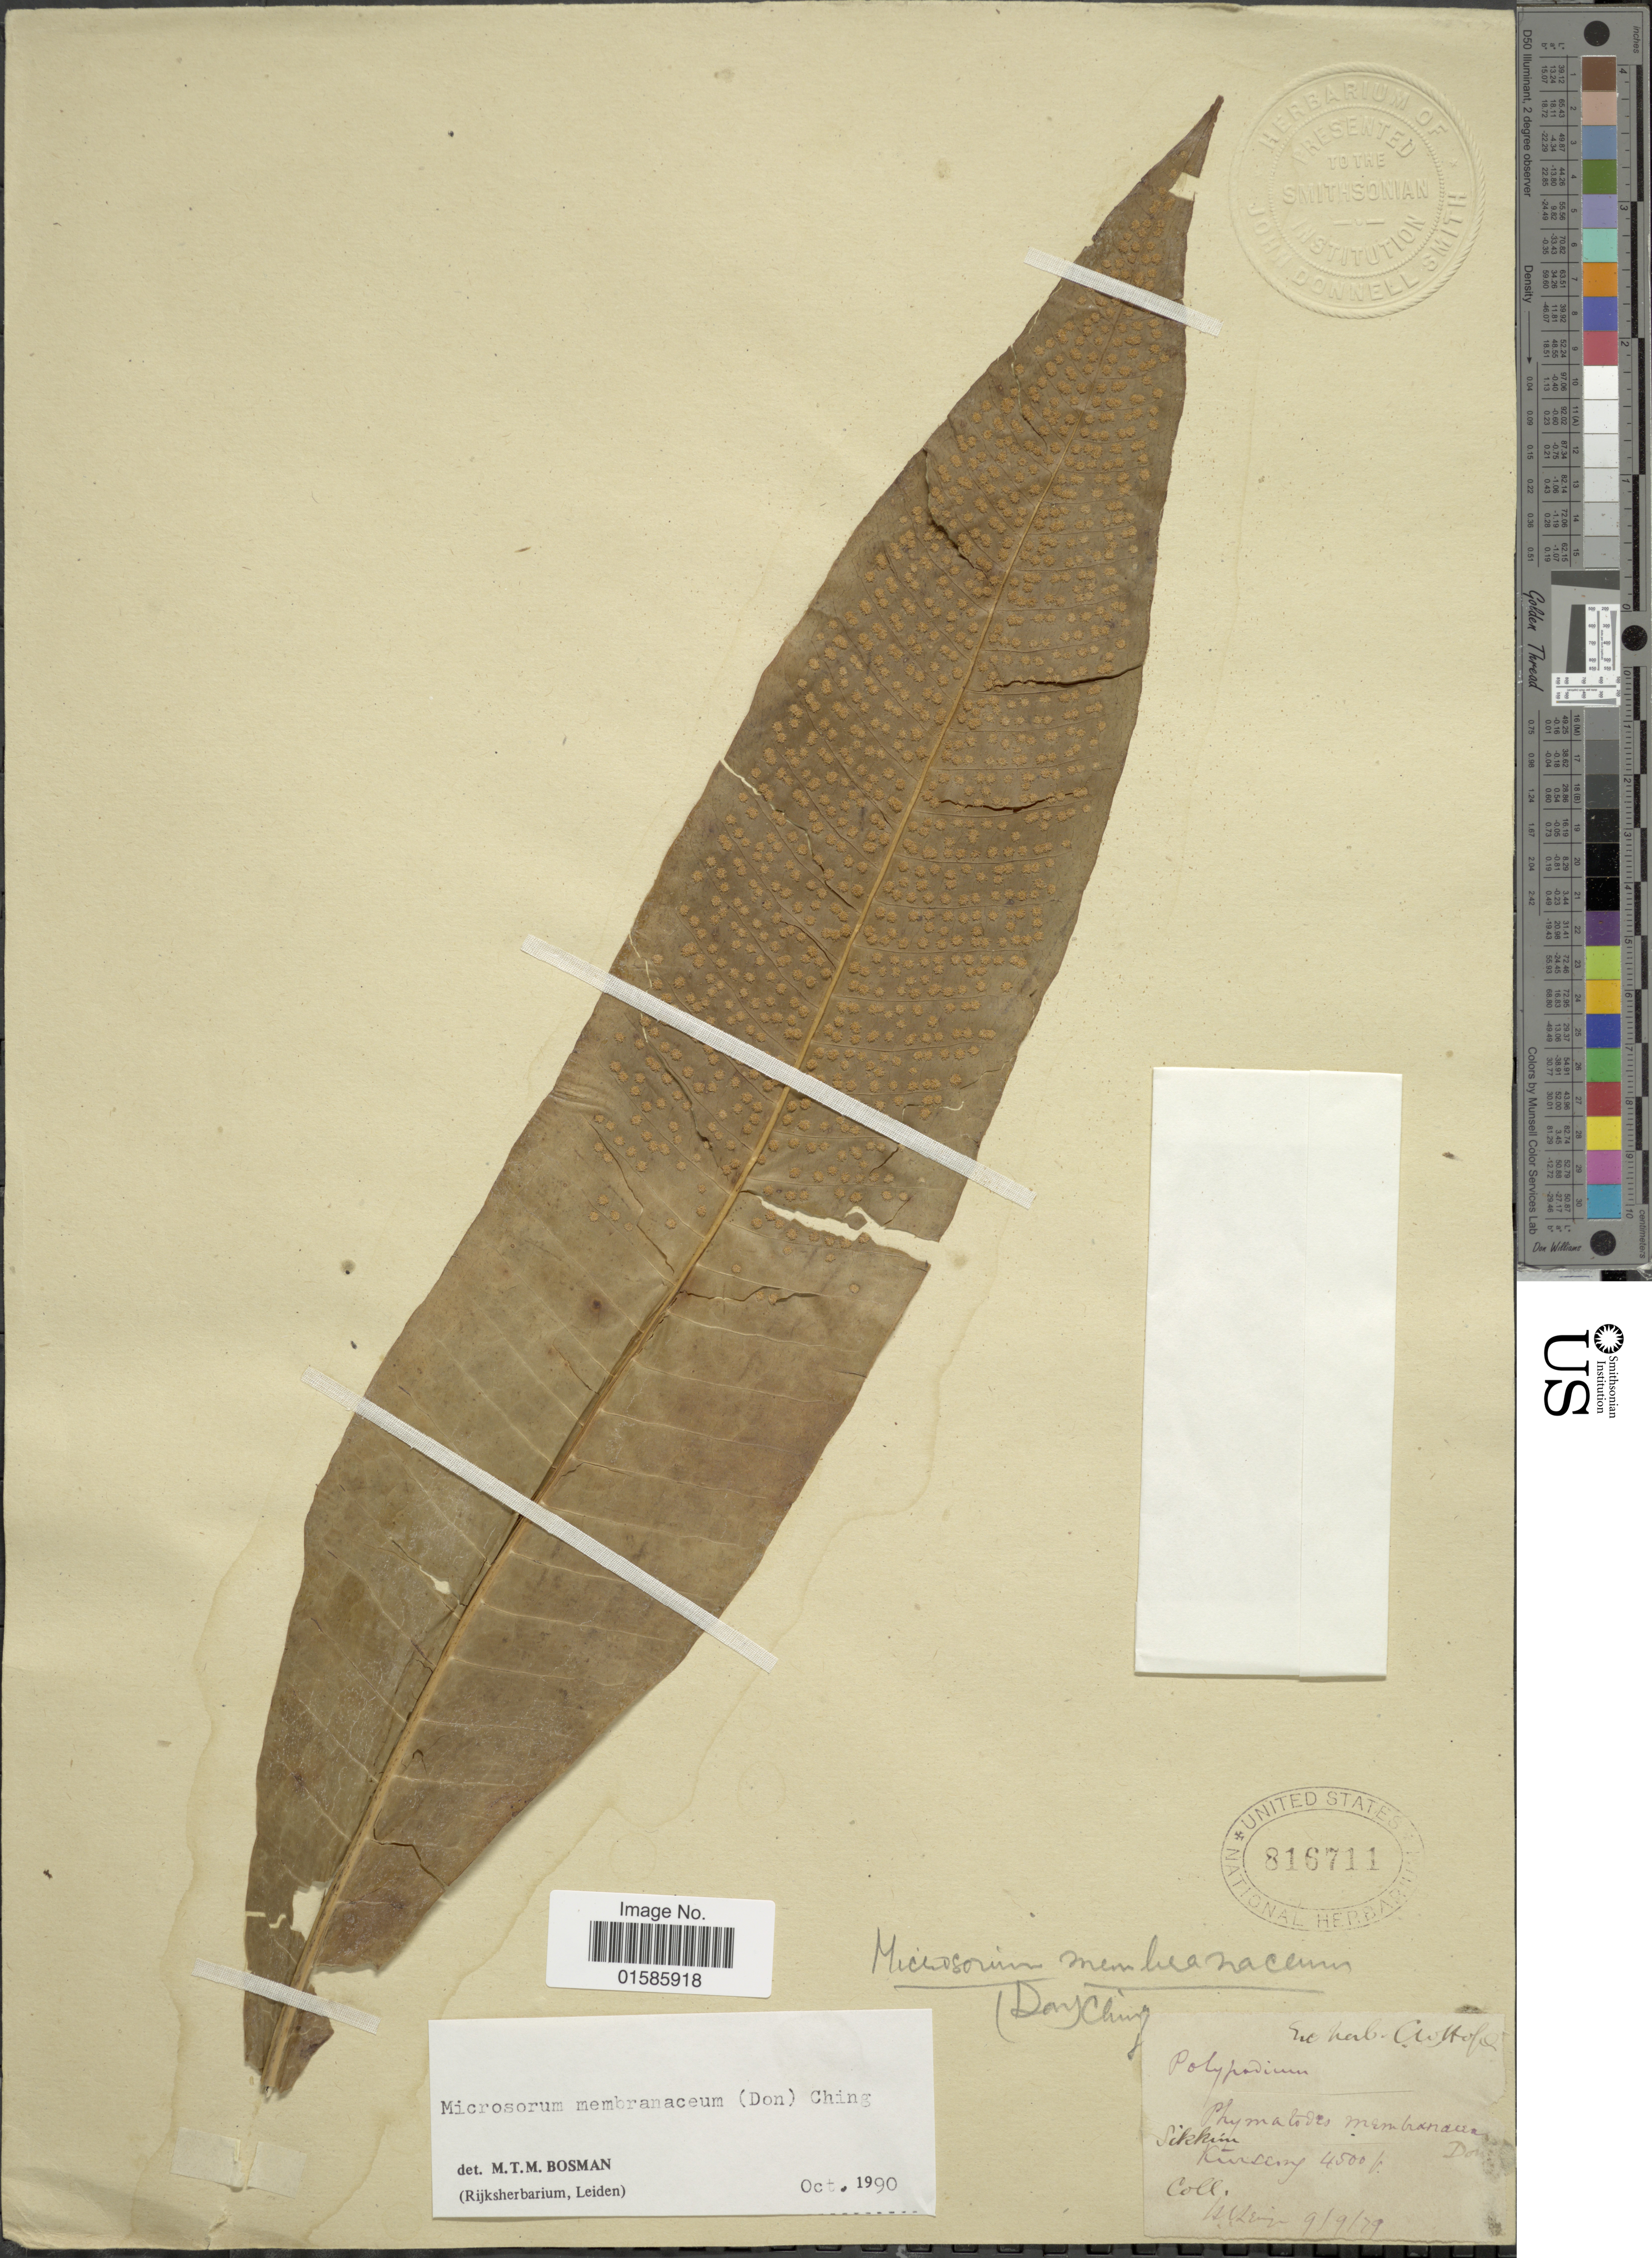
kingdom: Plantae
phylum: Tracheophyta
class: Polypodiopsida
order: Polypodiales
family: Polypodiaceae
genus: Microsorum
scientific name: Microsorum membranaceum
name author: (D. Don) Ching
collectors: H. Levinge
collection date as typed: Transcribed d/m/y: 9/9/79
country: India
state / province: Sikkim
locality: Kurseong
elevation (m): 1372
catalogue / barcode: US 816711